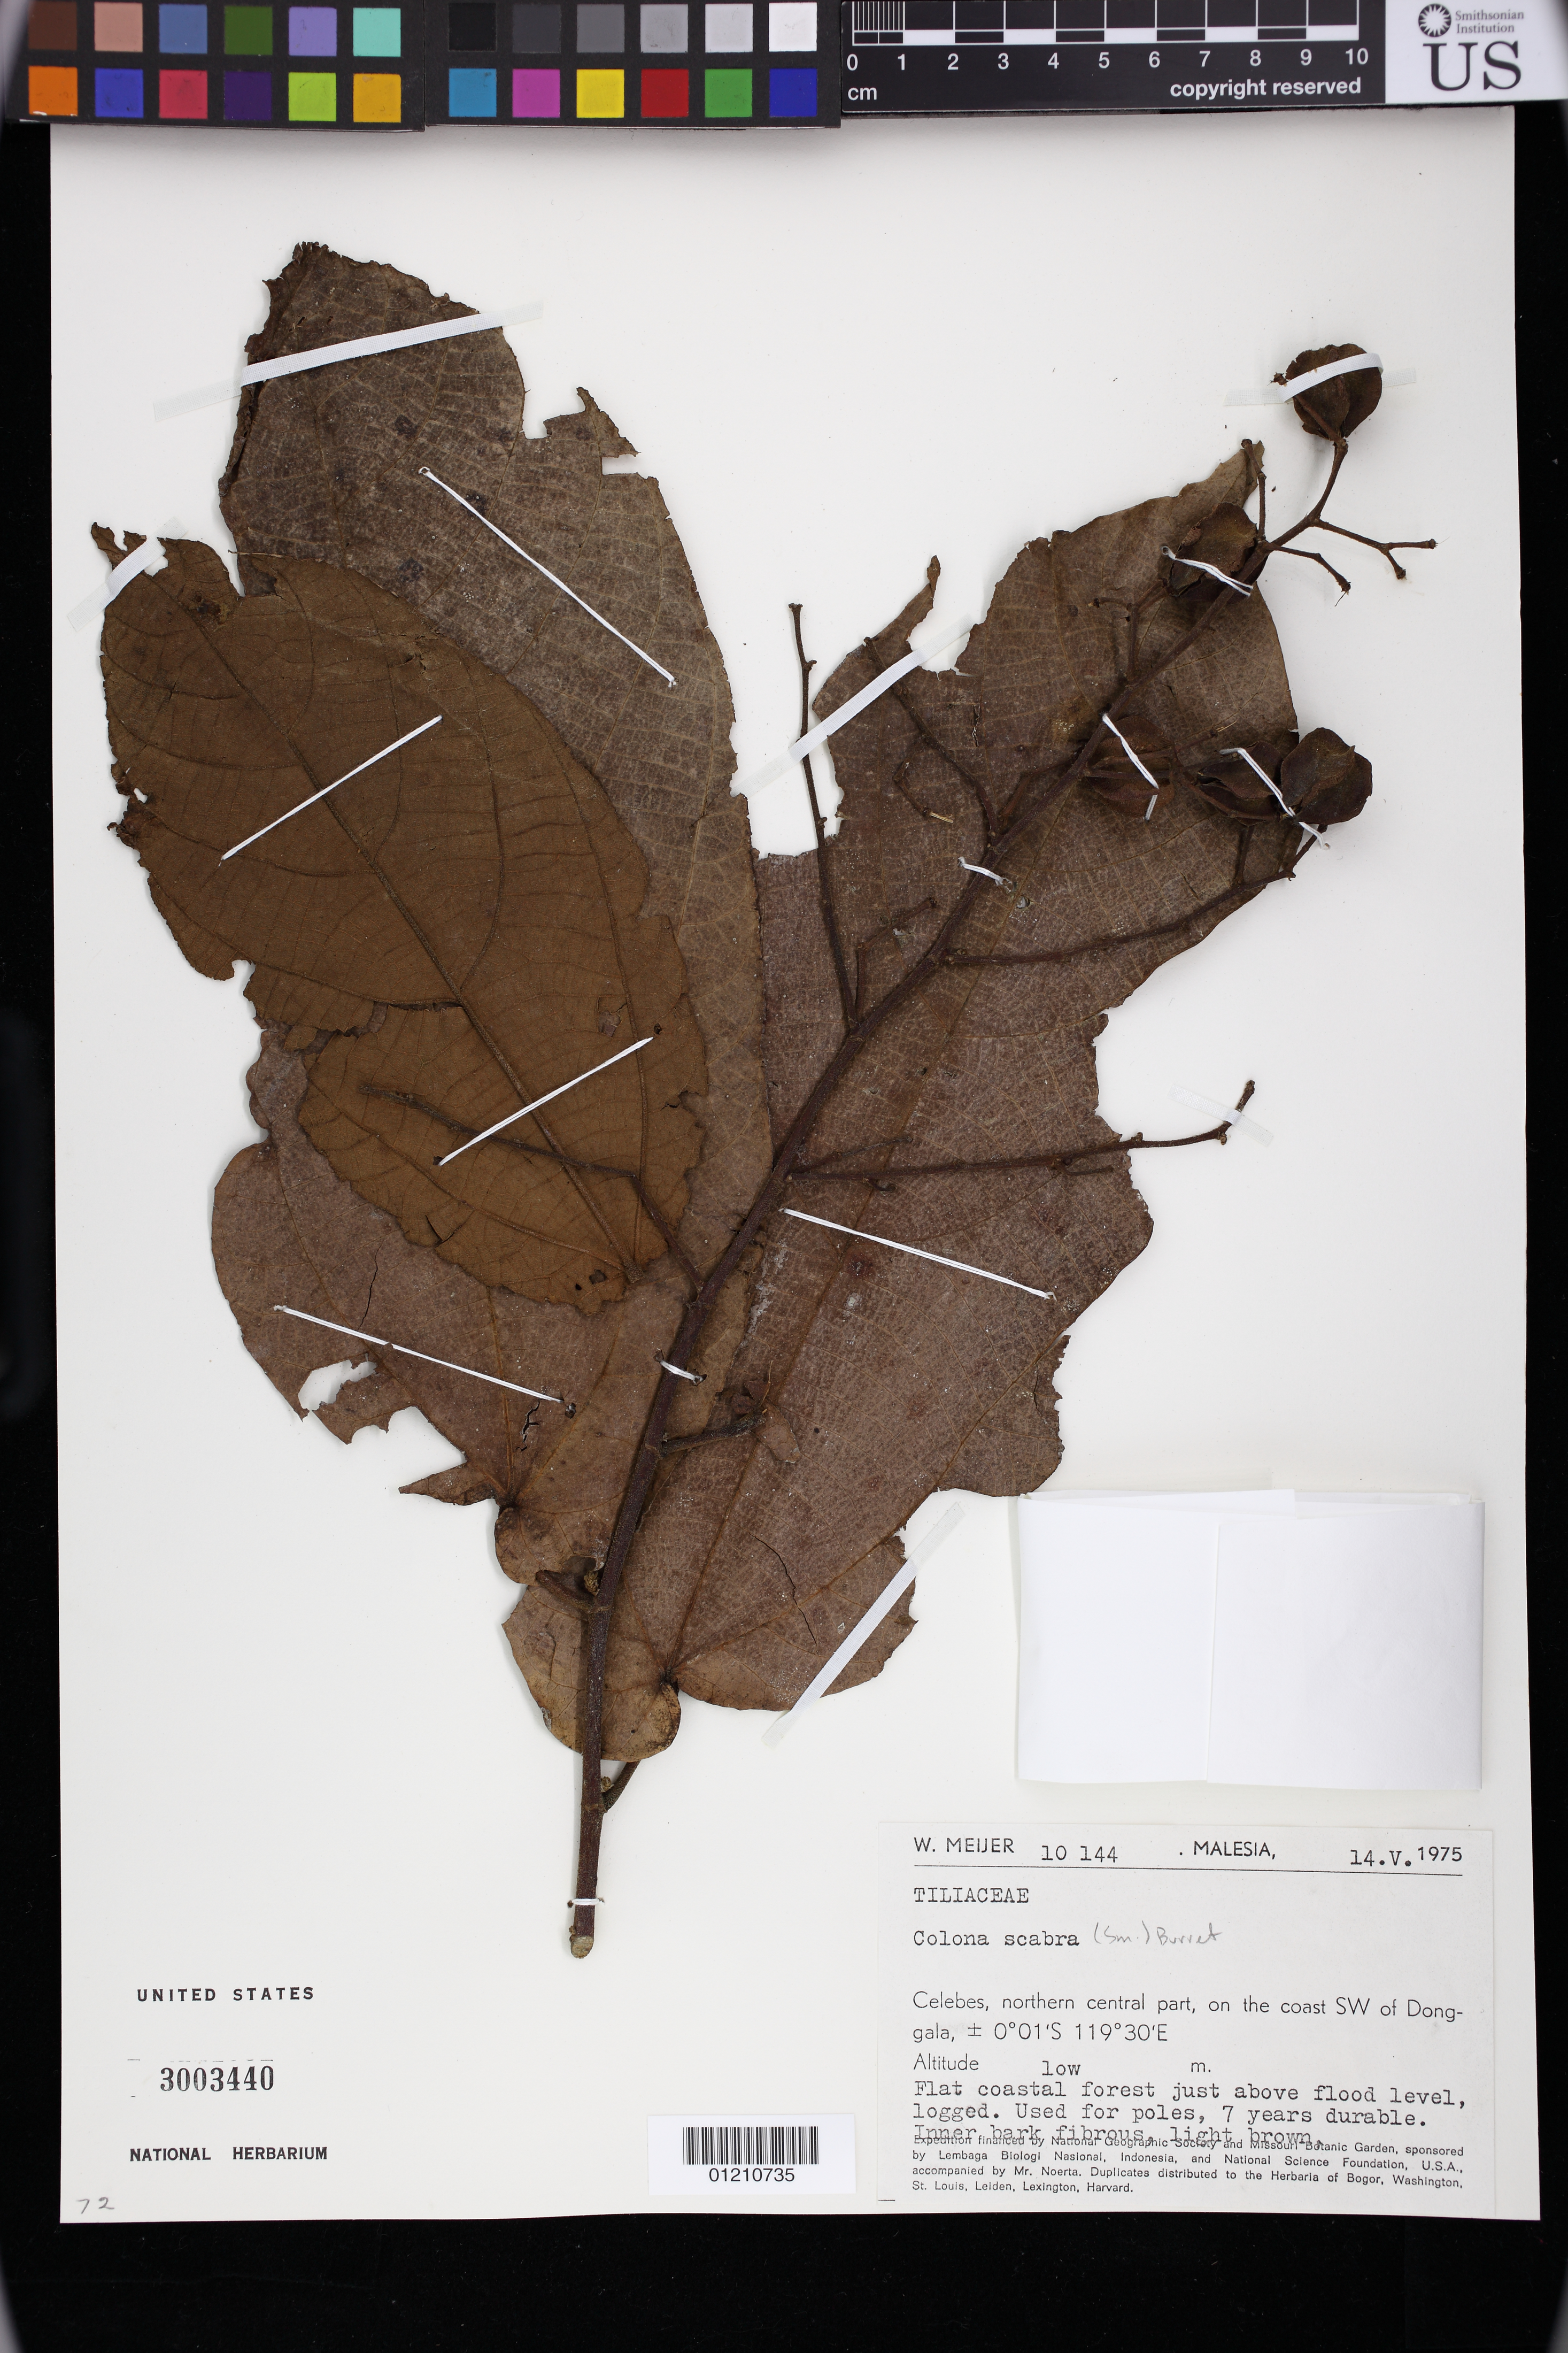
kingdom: Plantae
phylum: Tracheophyta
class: Magnoliopsida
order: Malvales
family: Malvaceae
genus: Colona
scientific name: Colona scabra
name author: (Sm.) Burret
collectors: W. Meijer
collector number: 10144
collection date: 1975-05-14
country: Indonesia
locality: Celebes, northern central part, on the coast SW of Donggala. Flat coastal forest just above flood level, logged.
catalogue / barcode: US 3003440